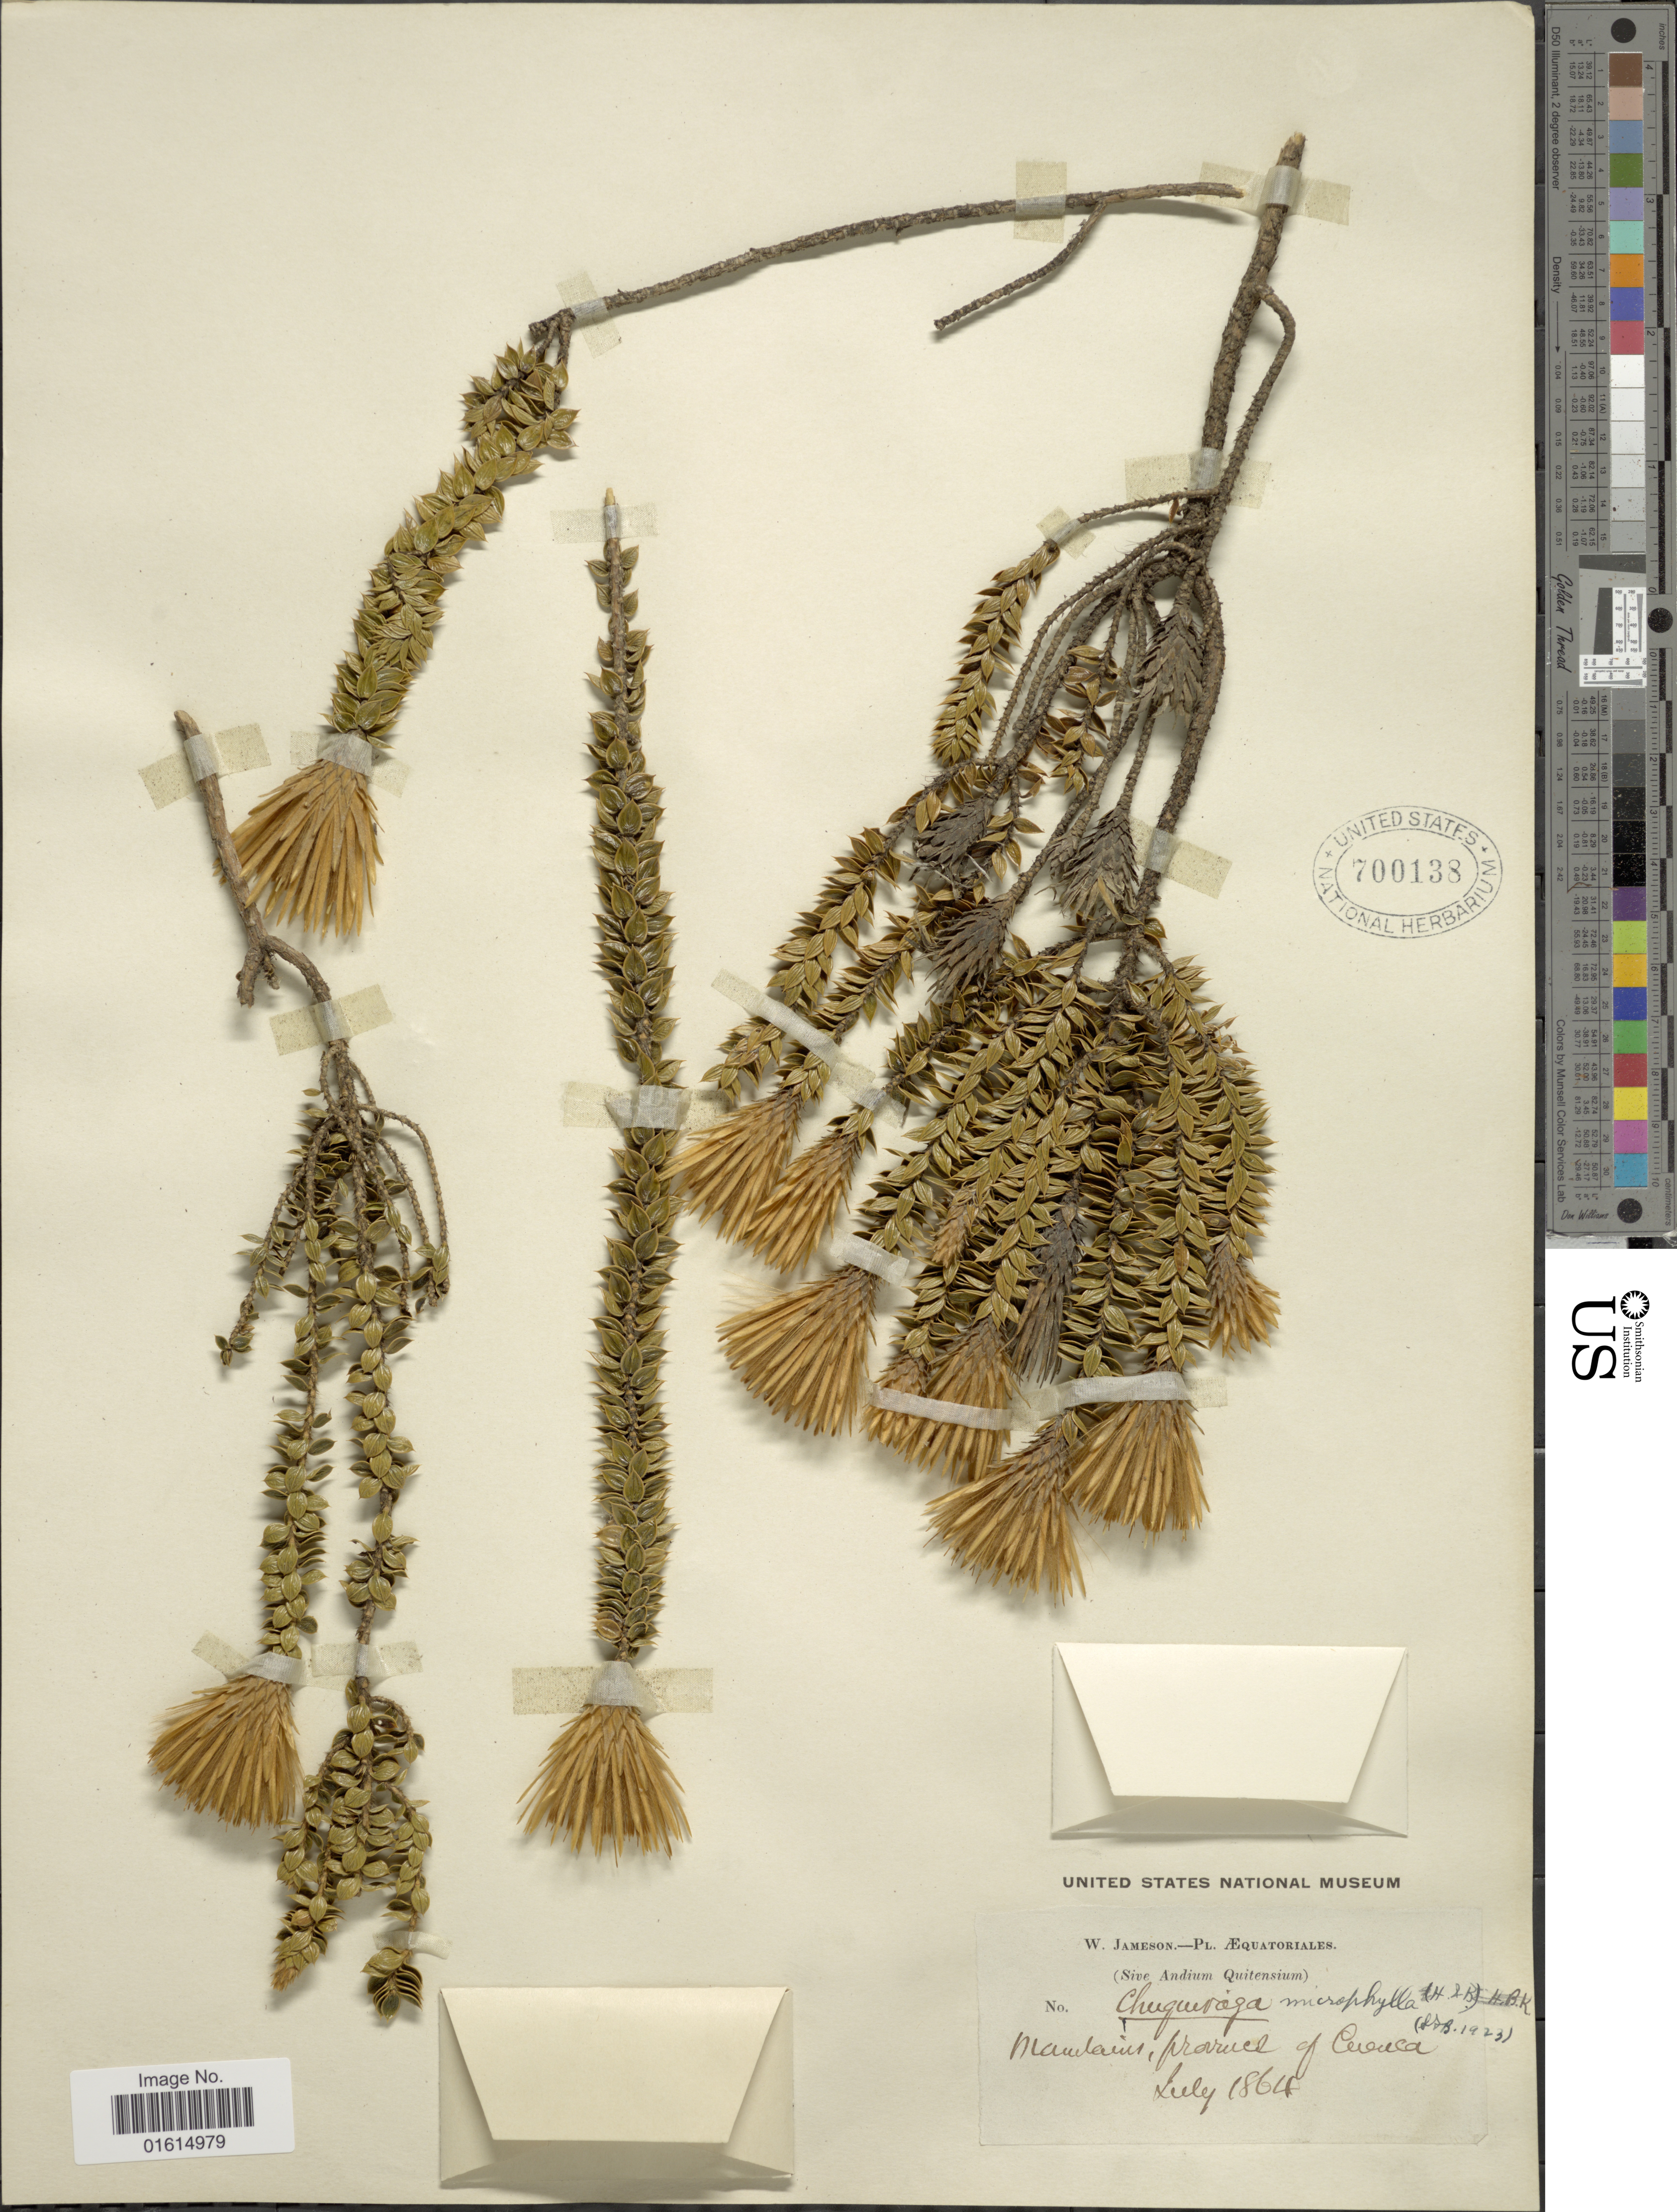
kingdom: Plantae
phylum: Tracheophyta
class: Magnoliopsida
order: Asterales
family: Asteraceae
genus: Chuquiraga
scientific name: Chuquiraga jussieui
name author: J.F. Gmel.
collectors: W. Jameson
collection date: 1864-07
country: Ecuador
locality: Pl. Aequatoriales, mountains, praries of Cuenca [interpreted]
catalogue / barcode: US 700138